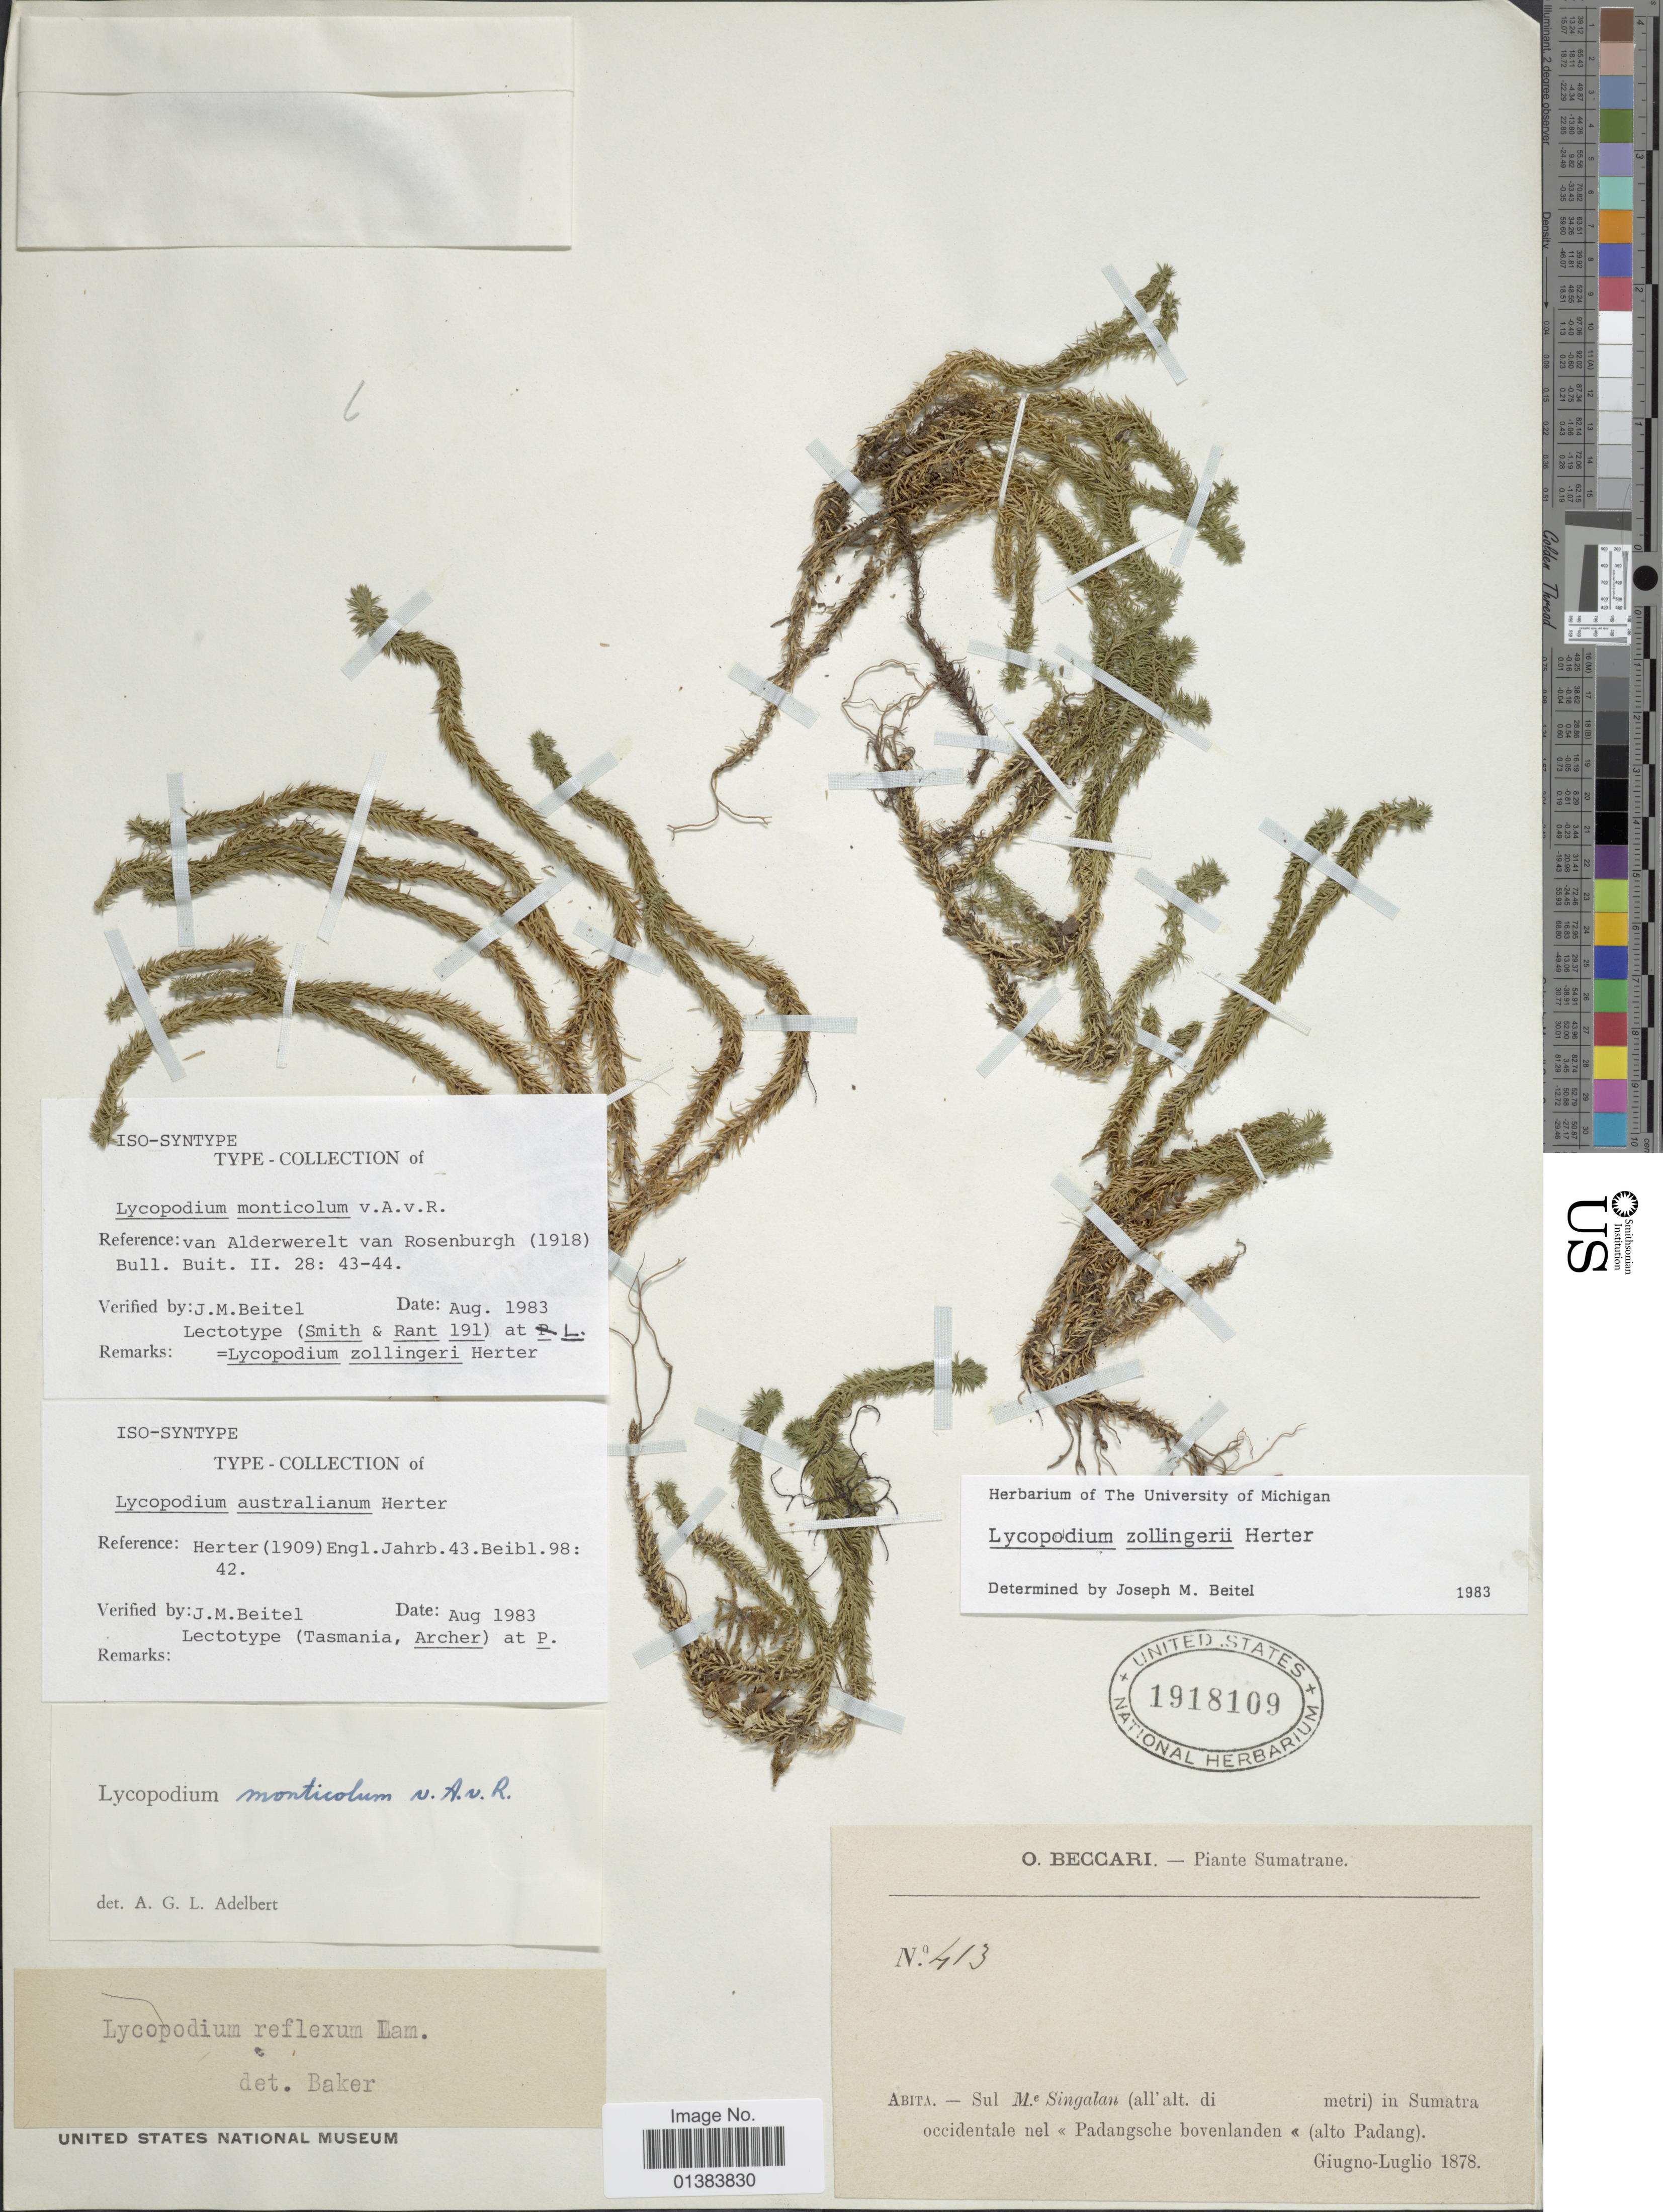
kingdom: Plantae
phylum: Tracheophyta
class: Lycopodiopsida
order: Lycopodiales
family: Lycopodiaceae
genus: Huperzia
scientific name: Huperzia zollingeri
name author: (Herter) Holub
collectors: O. Beccari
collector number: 413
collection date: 1878-06/1878-07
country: Indonesia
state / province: Sumatra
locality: Abita - Sul Me Singalan, Sumatra occidental nel << Padangsche bovenlanden << (alto Padang)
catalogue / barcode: US 1918109